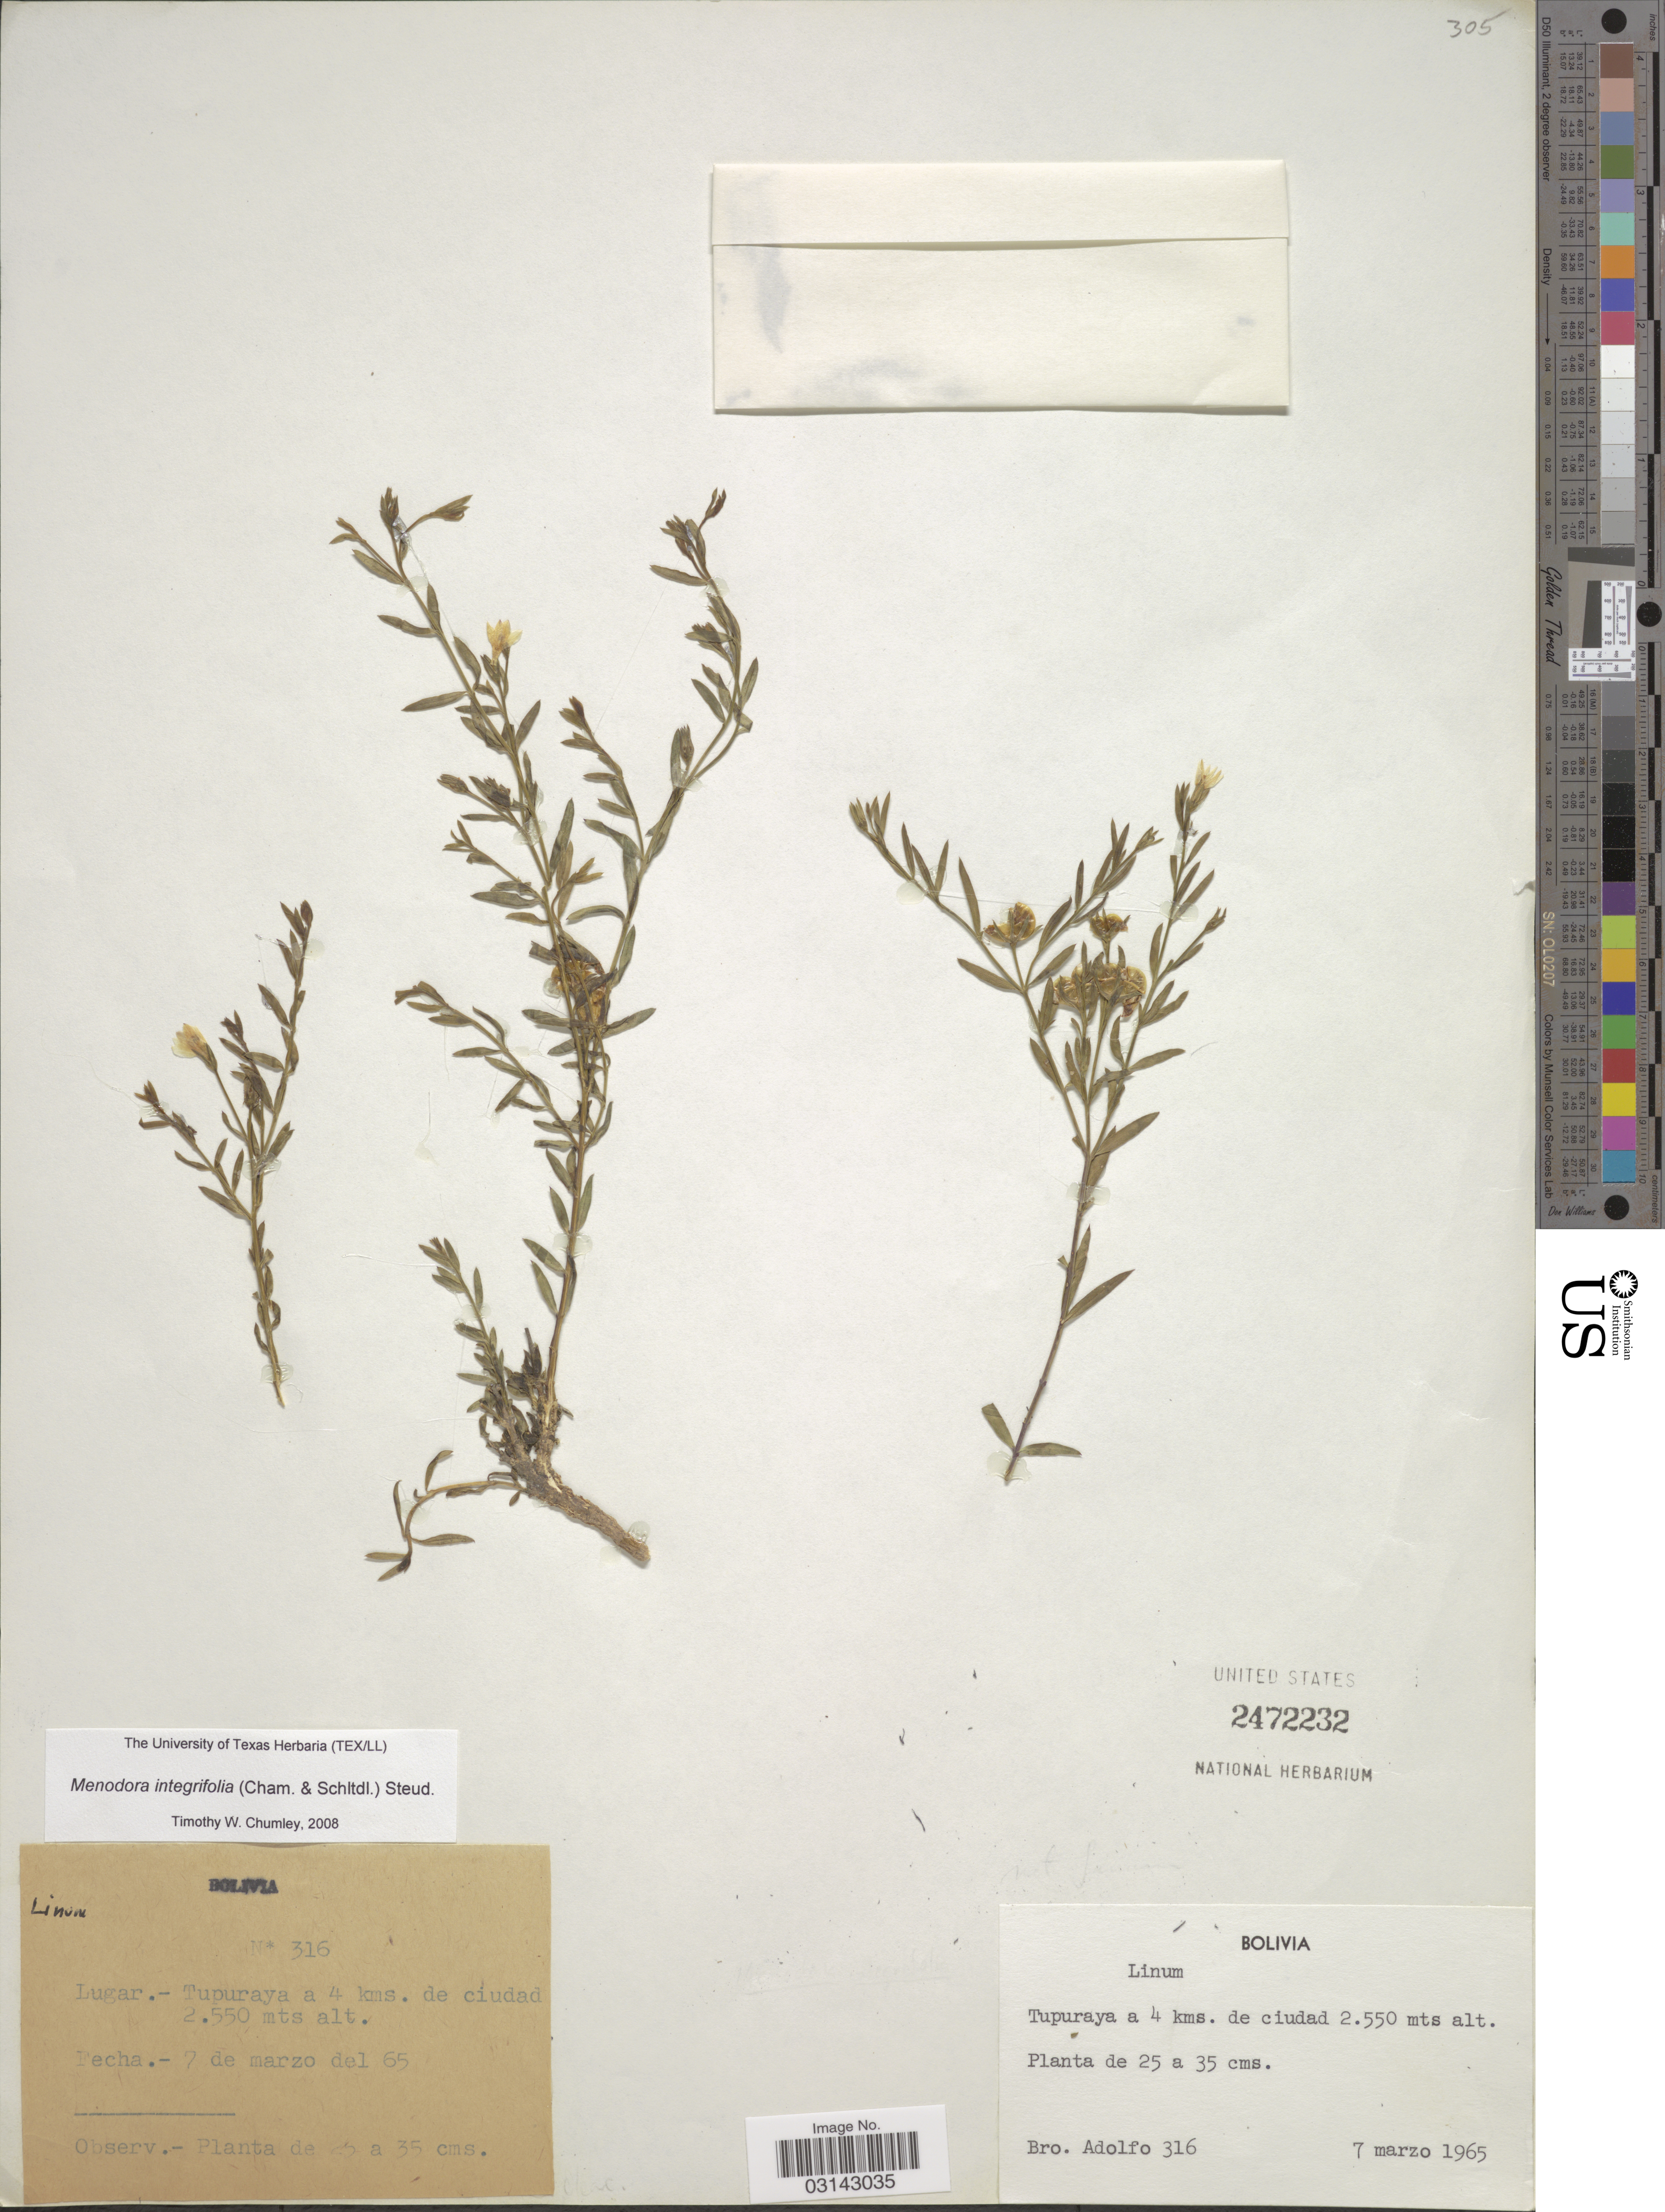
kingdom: Plantae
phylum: Tracheophyta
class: Magnoliopsida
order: Lamiales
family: Oleaceae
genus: Menodora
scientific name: Menodora integrifolia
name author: (Cham. & Schltdl.) Steud.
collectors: Bro. Adolfo M.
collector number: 316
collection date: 1965-03-07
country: Bolivia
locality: Lugar.-Tupuraya a 4 kms.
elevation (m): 2550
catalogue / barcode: US 2472232